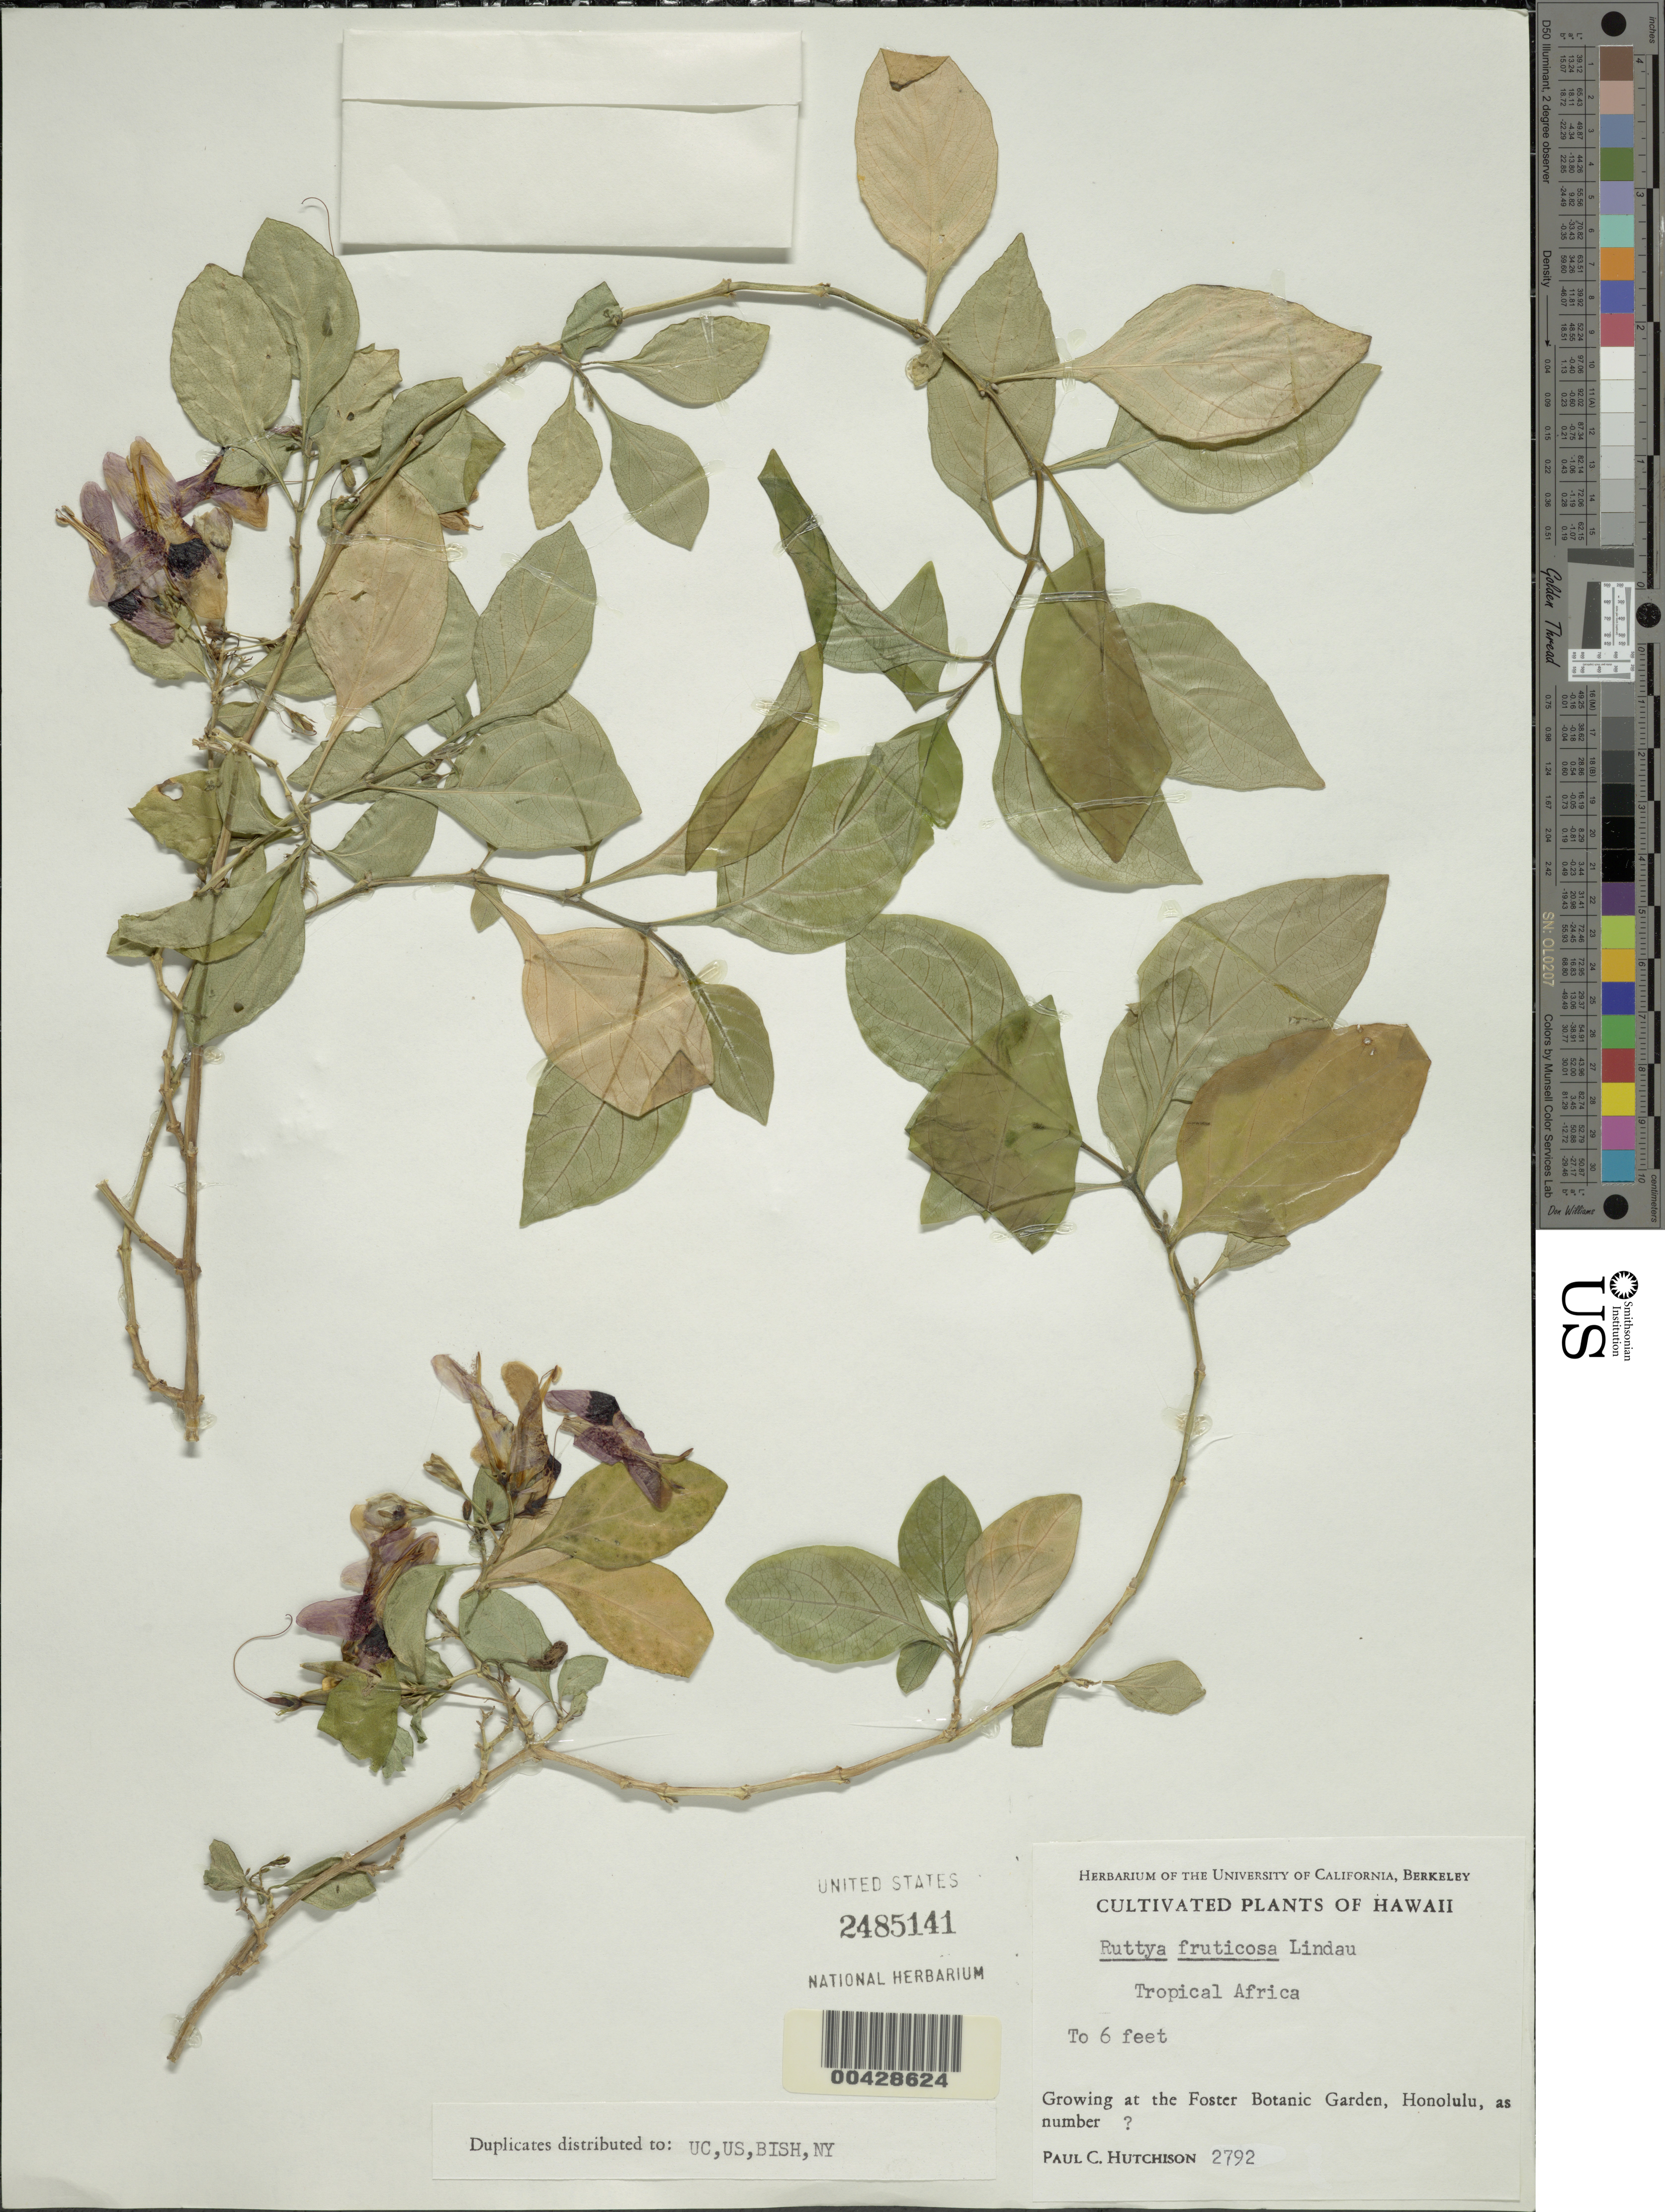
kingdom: Plantae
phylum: Tracheophyta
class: Magnoliopsida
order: Lamiales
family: Acanthaceae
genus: Ruttya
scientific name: Ruttya fruticosa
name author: Lindau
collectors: P. C. Hutchison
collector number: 2792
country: United States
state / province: Hawaii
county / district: Honolulu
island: Oahu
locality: Foester Botanic Garden, Honolulu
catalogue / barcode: US 2485141